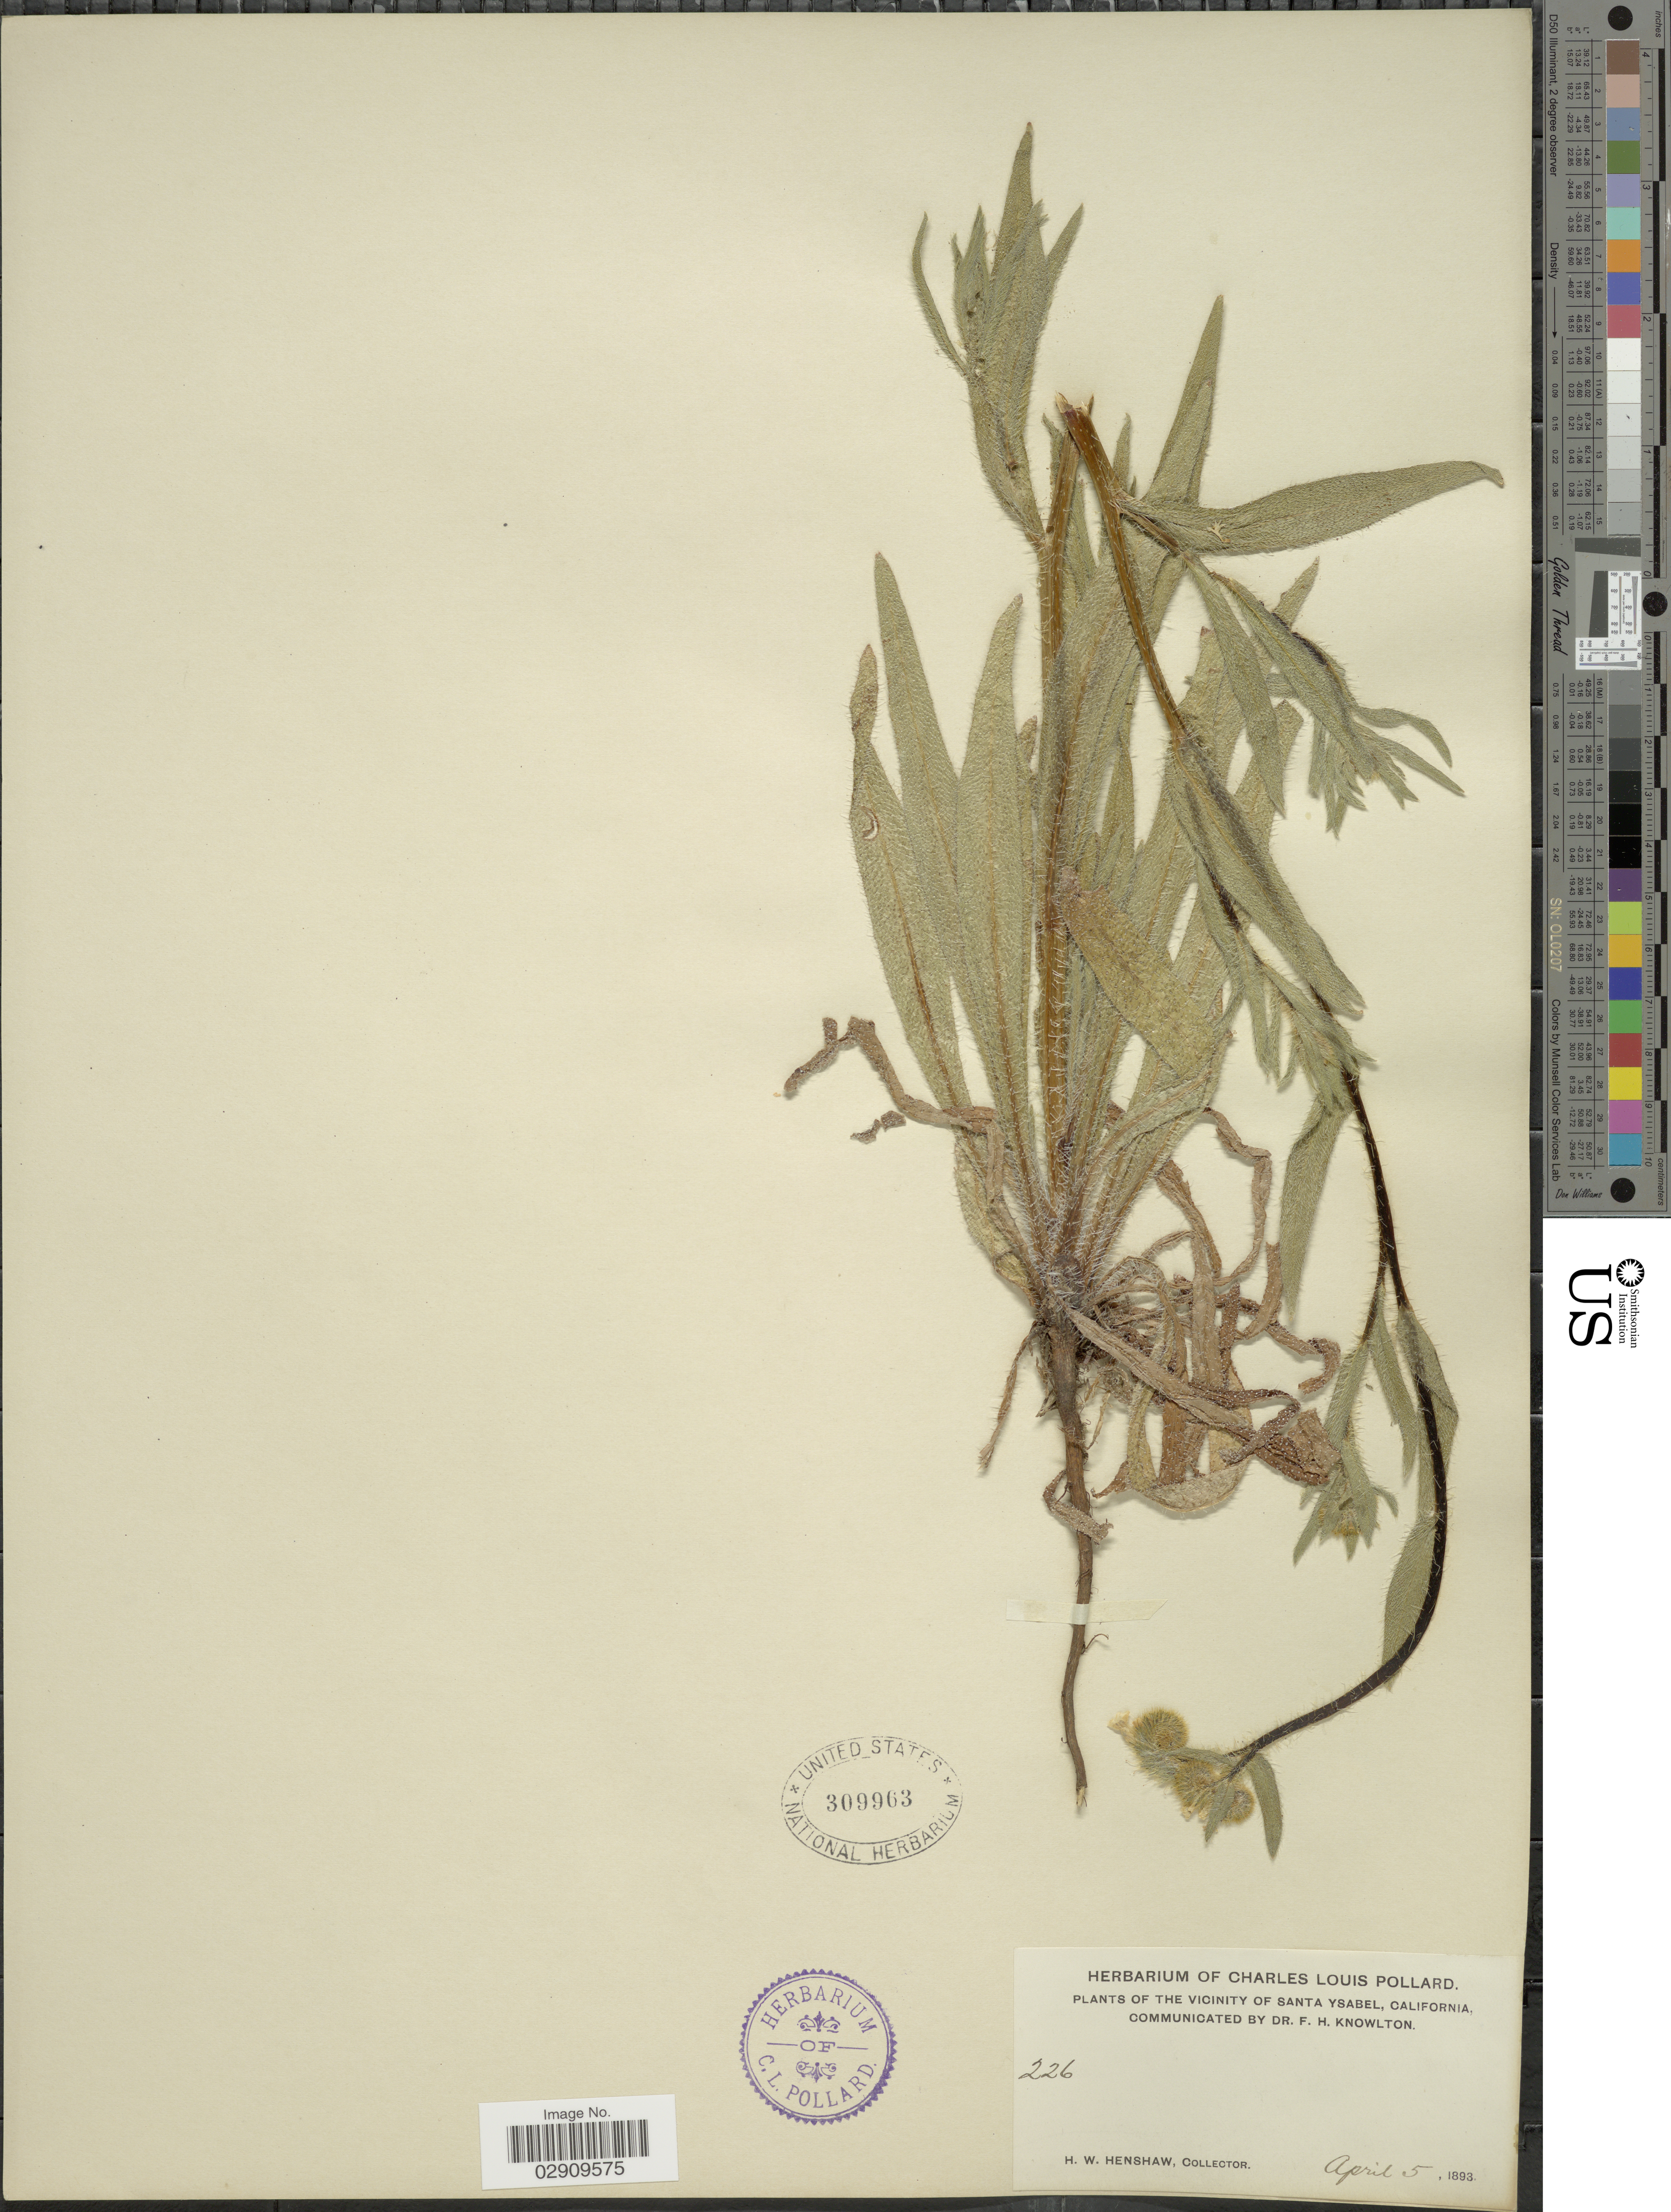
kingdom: Plantae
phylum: Tracheophyta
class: Magnoliopsida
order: Boraginales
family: Boraginaceae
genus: Amsinckia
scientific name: Amsinckia sp.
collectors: H. Henshaw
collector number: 226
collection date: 1893-04-05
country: United States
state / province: California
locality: The Vicinity of Santa Ysabel.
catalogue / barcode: US 309963